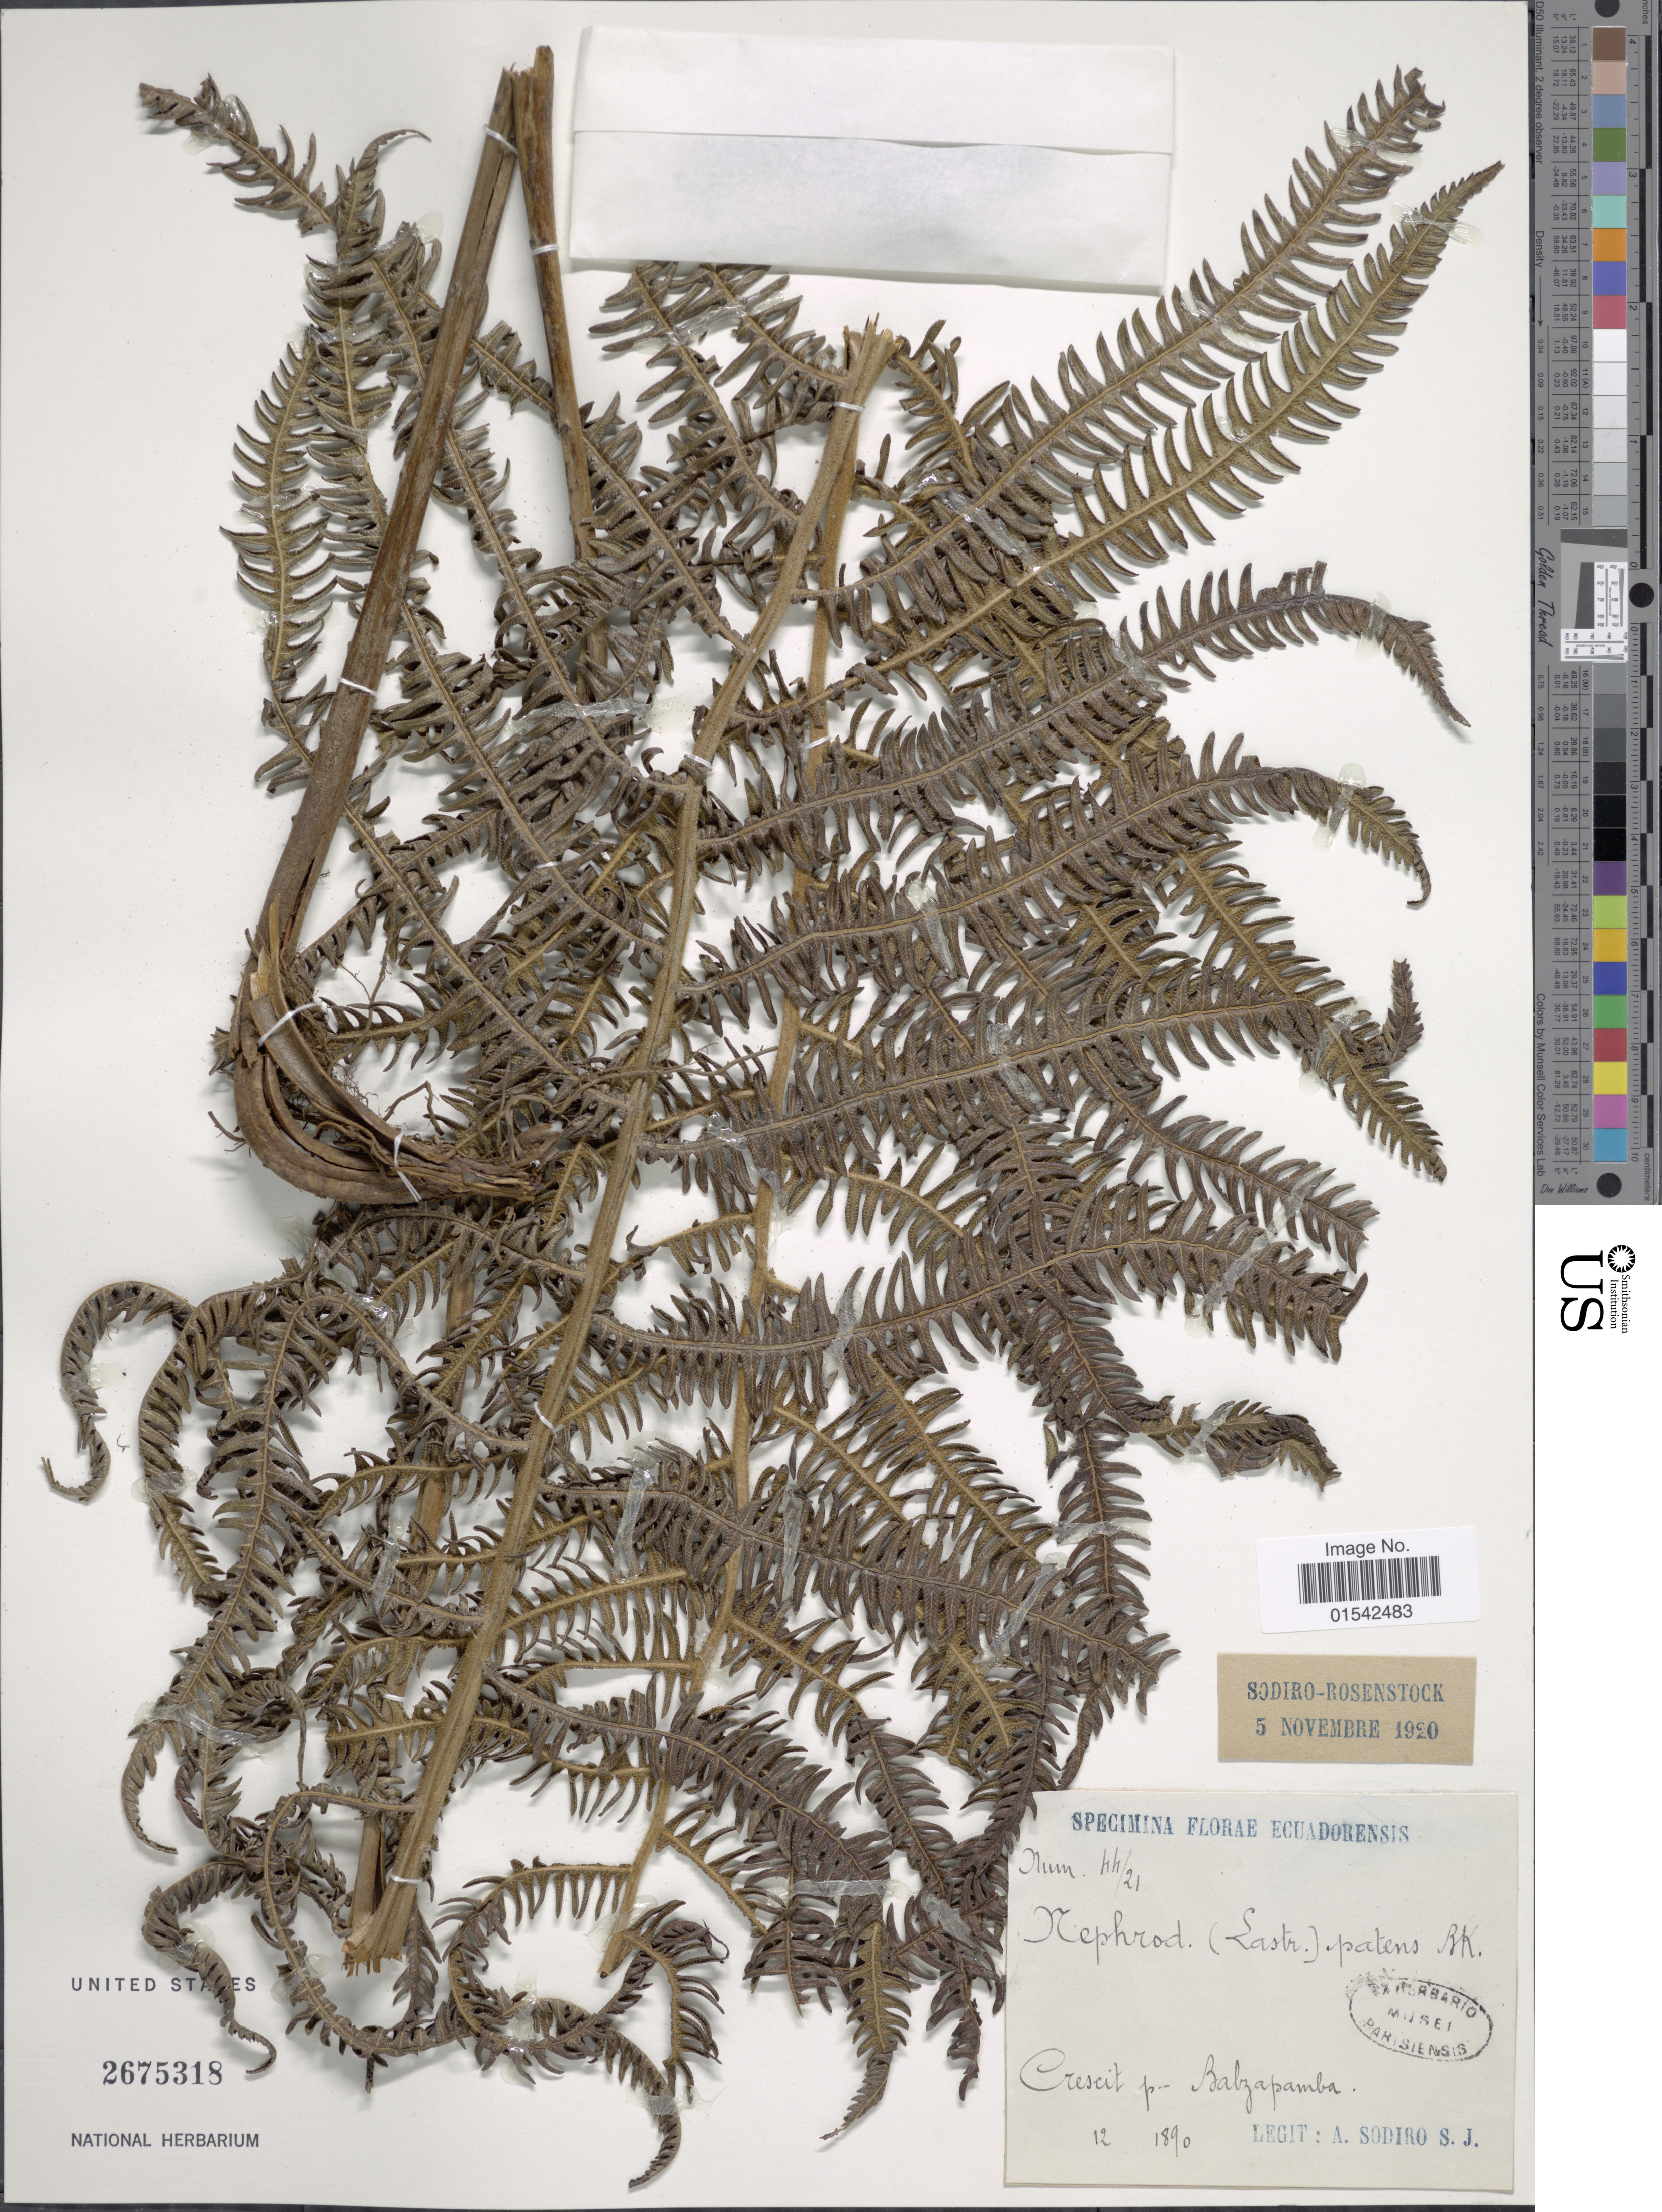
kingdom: Plantae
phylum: Tracheophyta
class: Polypodiopsida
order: Polypodiales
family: Thelypteridaceae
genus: Cyclosorus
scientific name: Cyclosorus grandis (A.R. Sm.) comb. nov., ined 2015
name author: (A.R. Sm.)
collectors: A. Sodiro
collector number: hh/21*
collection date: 1890-12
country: Ecuador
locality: Crescit p Balzapamba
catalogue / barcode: US 2675318